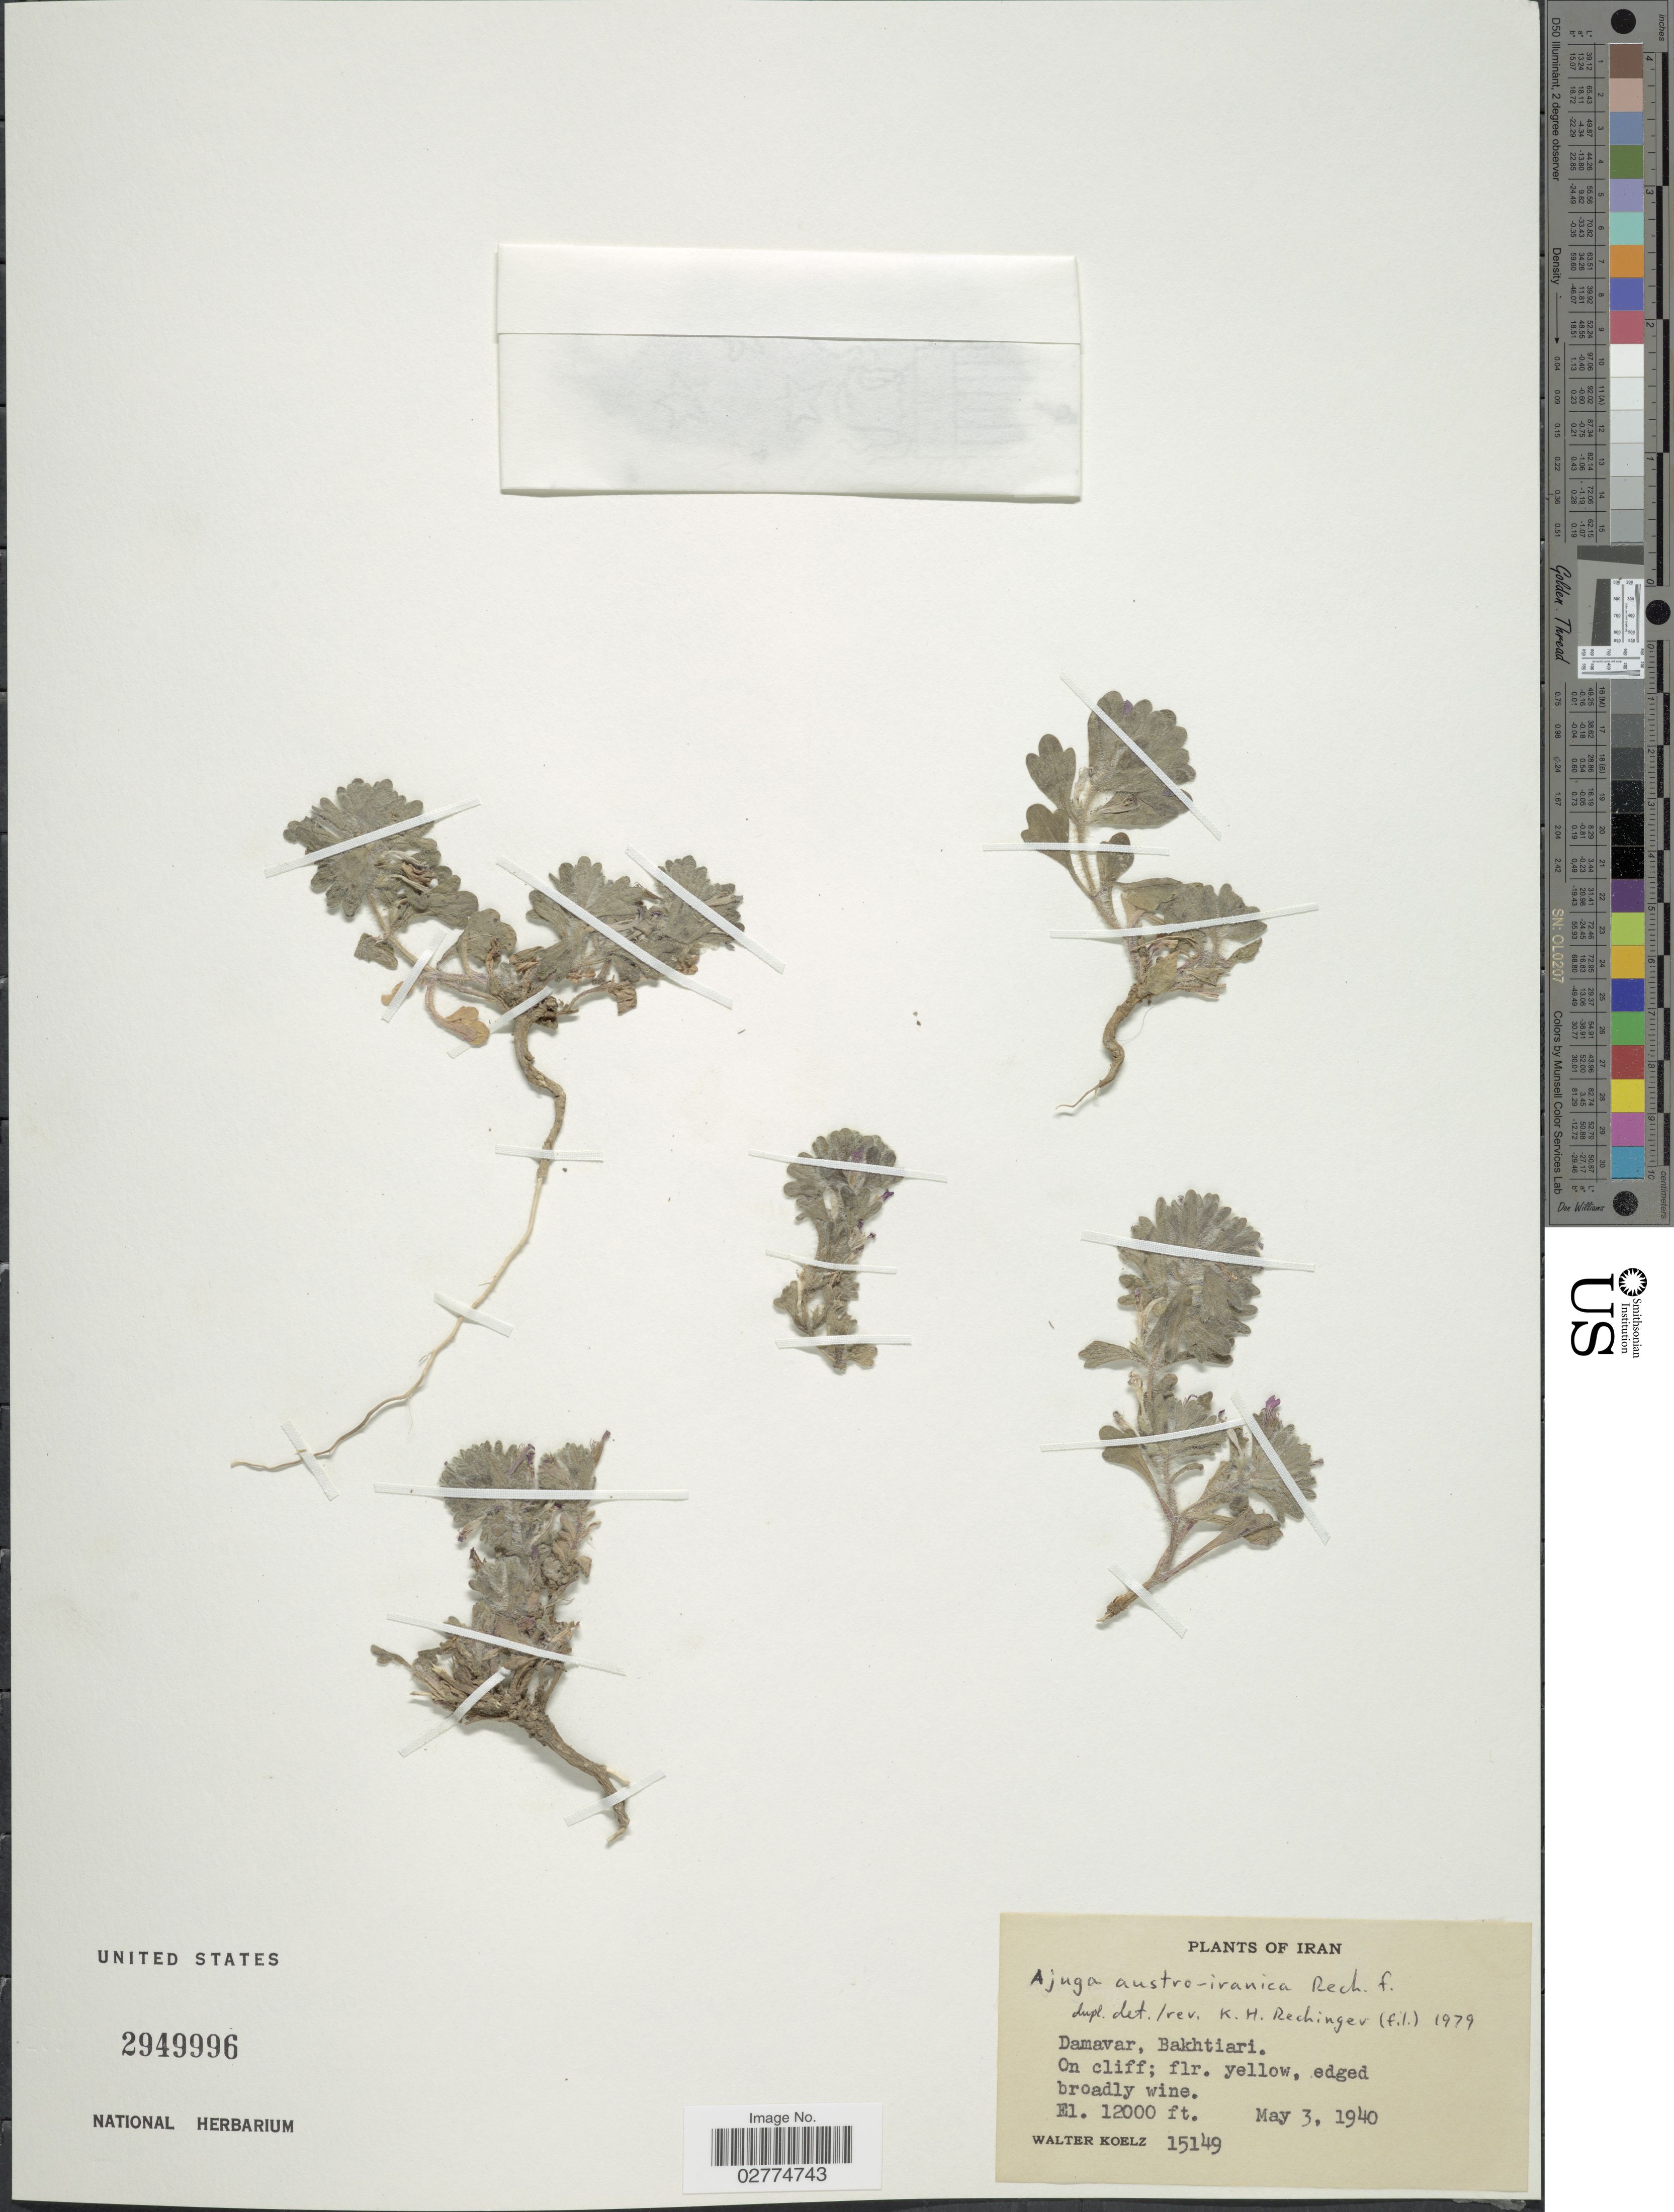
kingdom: Plantae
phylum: Tracheophyta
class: Magnoliopsida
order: Lamiales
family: Lamiaceae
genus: Ajuga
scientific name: Ajuga austroiranica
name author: Rech. f.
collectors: W. N. Koelz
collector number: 15149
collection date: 1940-05-03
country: Iran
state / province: Chahar Mahaal and Bakhtiari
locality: Damavar, Bakhtiari.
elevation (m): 3658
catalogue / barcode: US 2949996